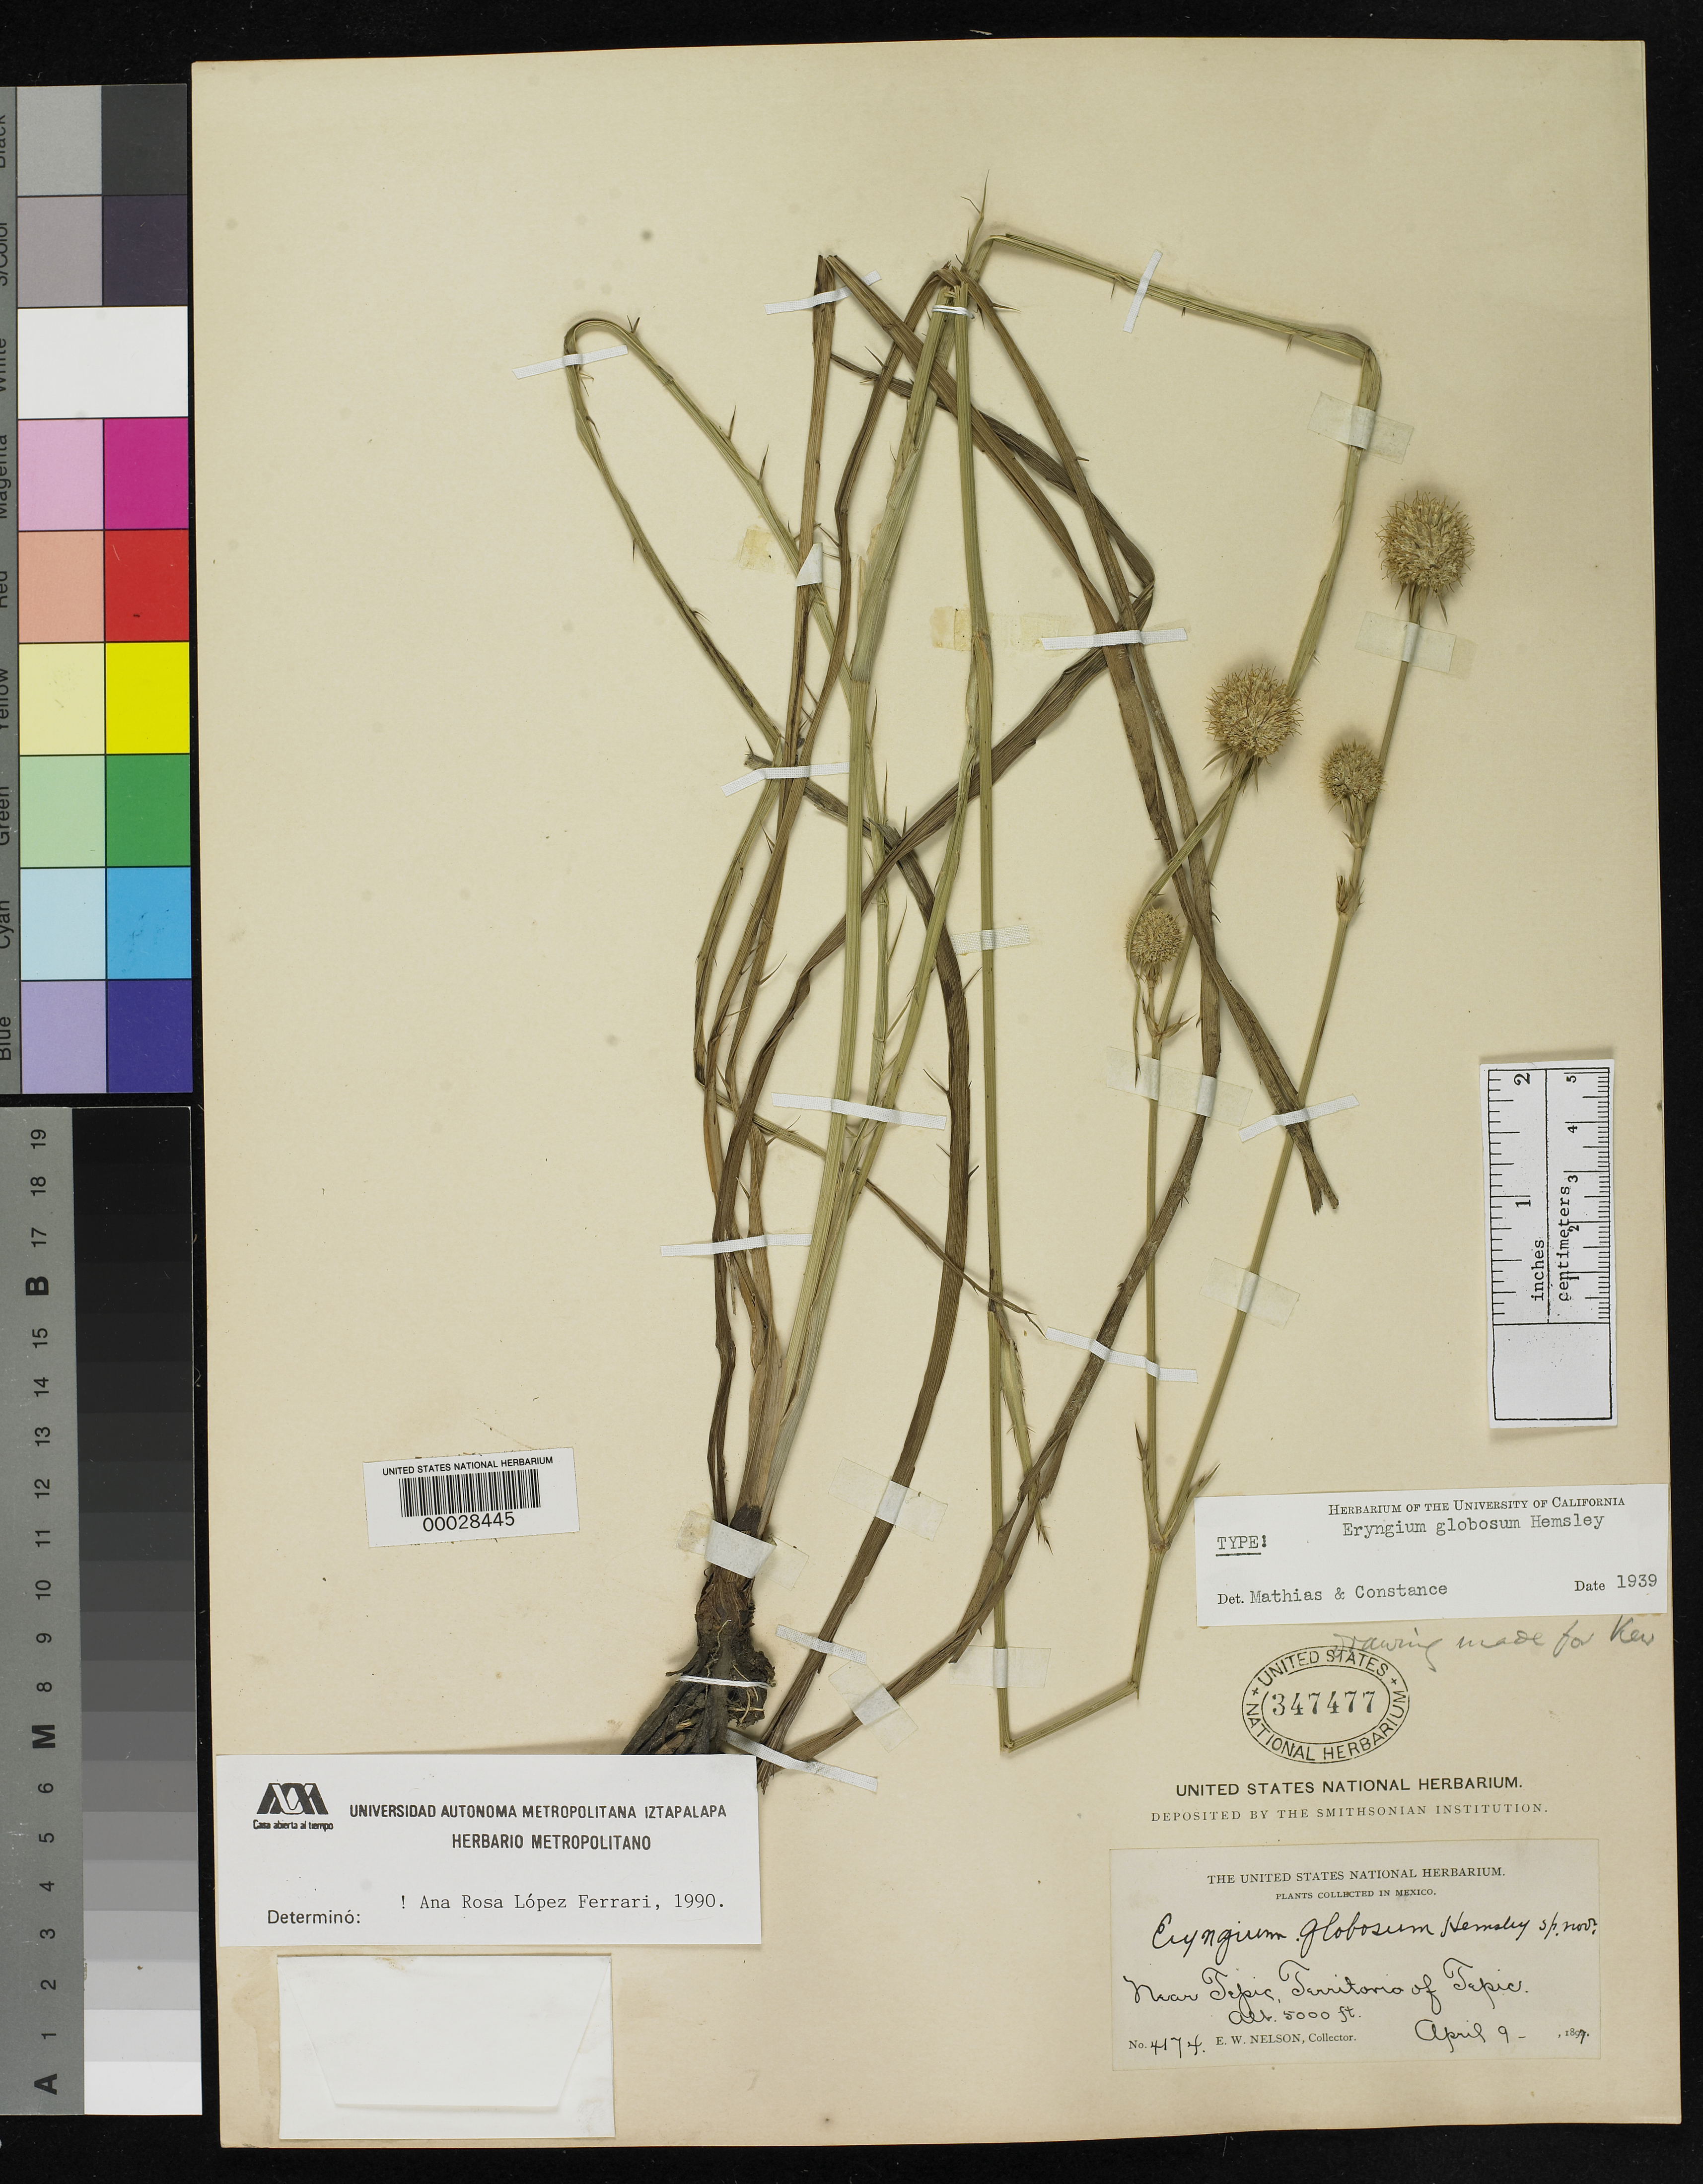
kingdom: Plantae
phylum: Tracheophyta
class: Magnoliopsida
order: Apiales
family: Apiaceae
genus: Eryngium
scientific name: Eryngium globosum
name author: Hemsl.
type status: Holotype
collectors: E. W. Nelson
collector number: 4174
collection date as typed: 09 Apr 1897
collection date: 1897-04-09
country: Mexico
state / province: Nayarit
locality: Near Tepic.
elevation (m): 1524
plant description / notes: Annotated as "Type!" by Mathias & Constance (1936), recorded as "holotype". Protologue notes "type" in United States National Herbarium, but note that US has 2 sheets (USNH 347476, 347477).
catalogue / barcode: US 347477